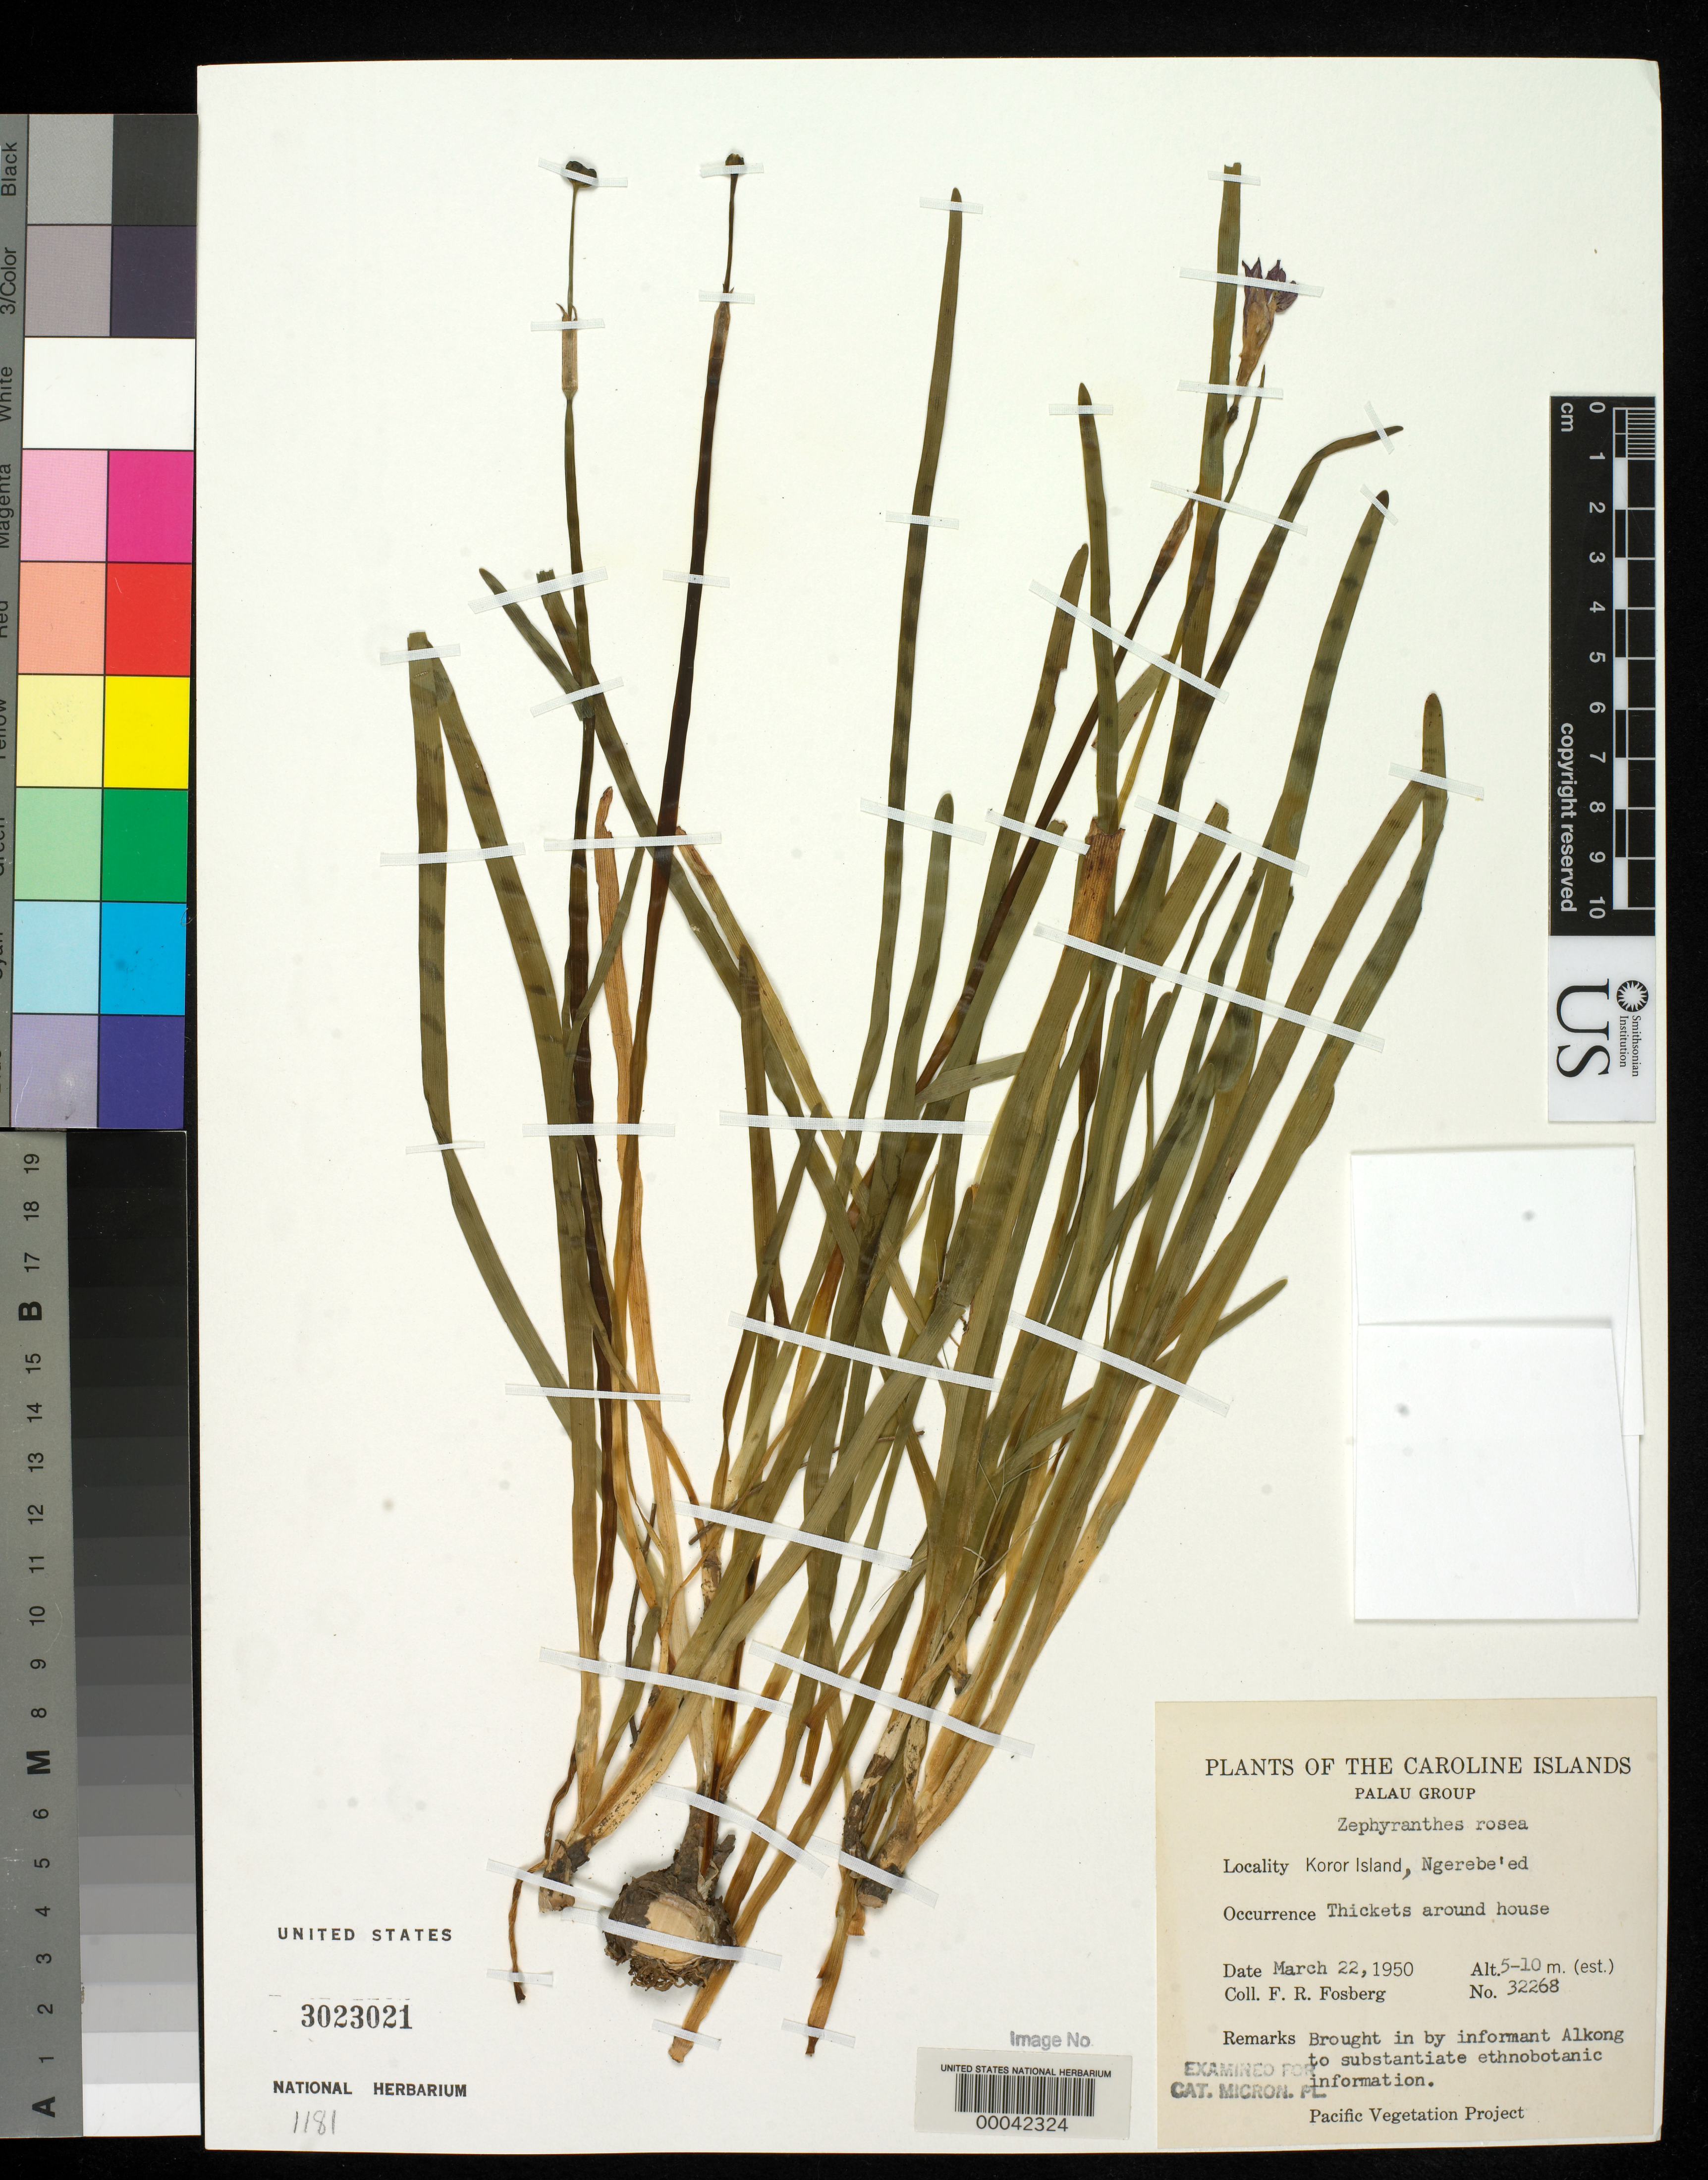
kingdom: Plantae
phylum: Tracheophyta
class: Liliopsida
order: Asparagales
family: Amaryllidaceae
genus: Zephyranthes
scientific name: Zephyranthes rosea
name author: Lindl.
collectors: F. R. Fosberg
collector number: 32268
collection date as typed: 22 Mar 1950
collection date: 1950-03-22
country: Palau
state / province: Koror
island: Oreor (Koror)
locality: Ngerebe'ed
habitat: Thickets around house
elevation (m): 5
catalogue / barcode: US 3023021